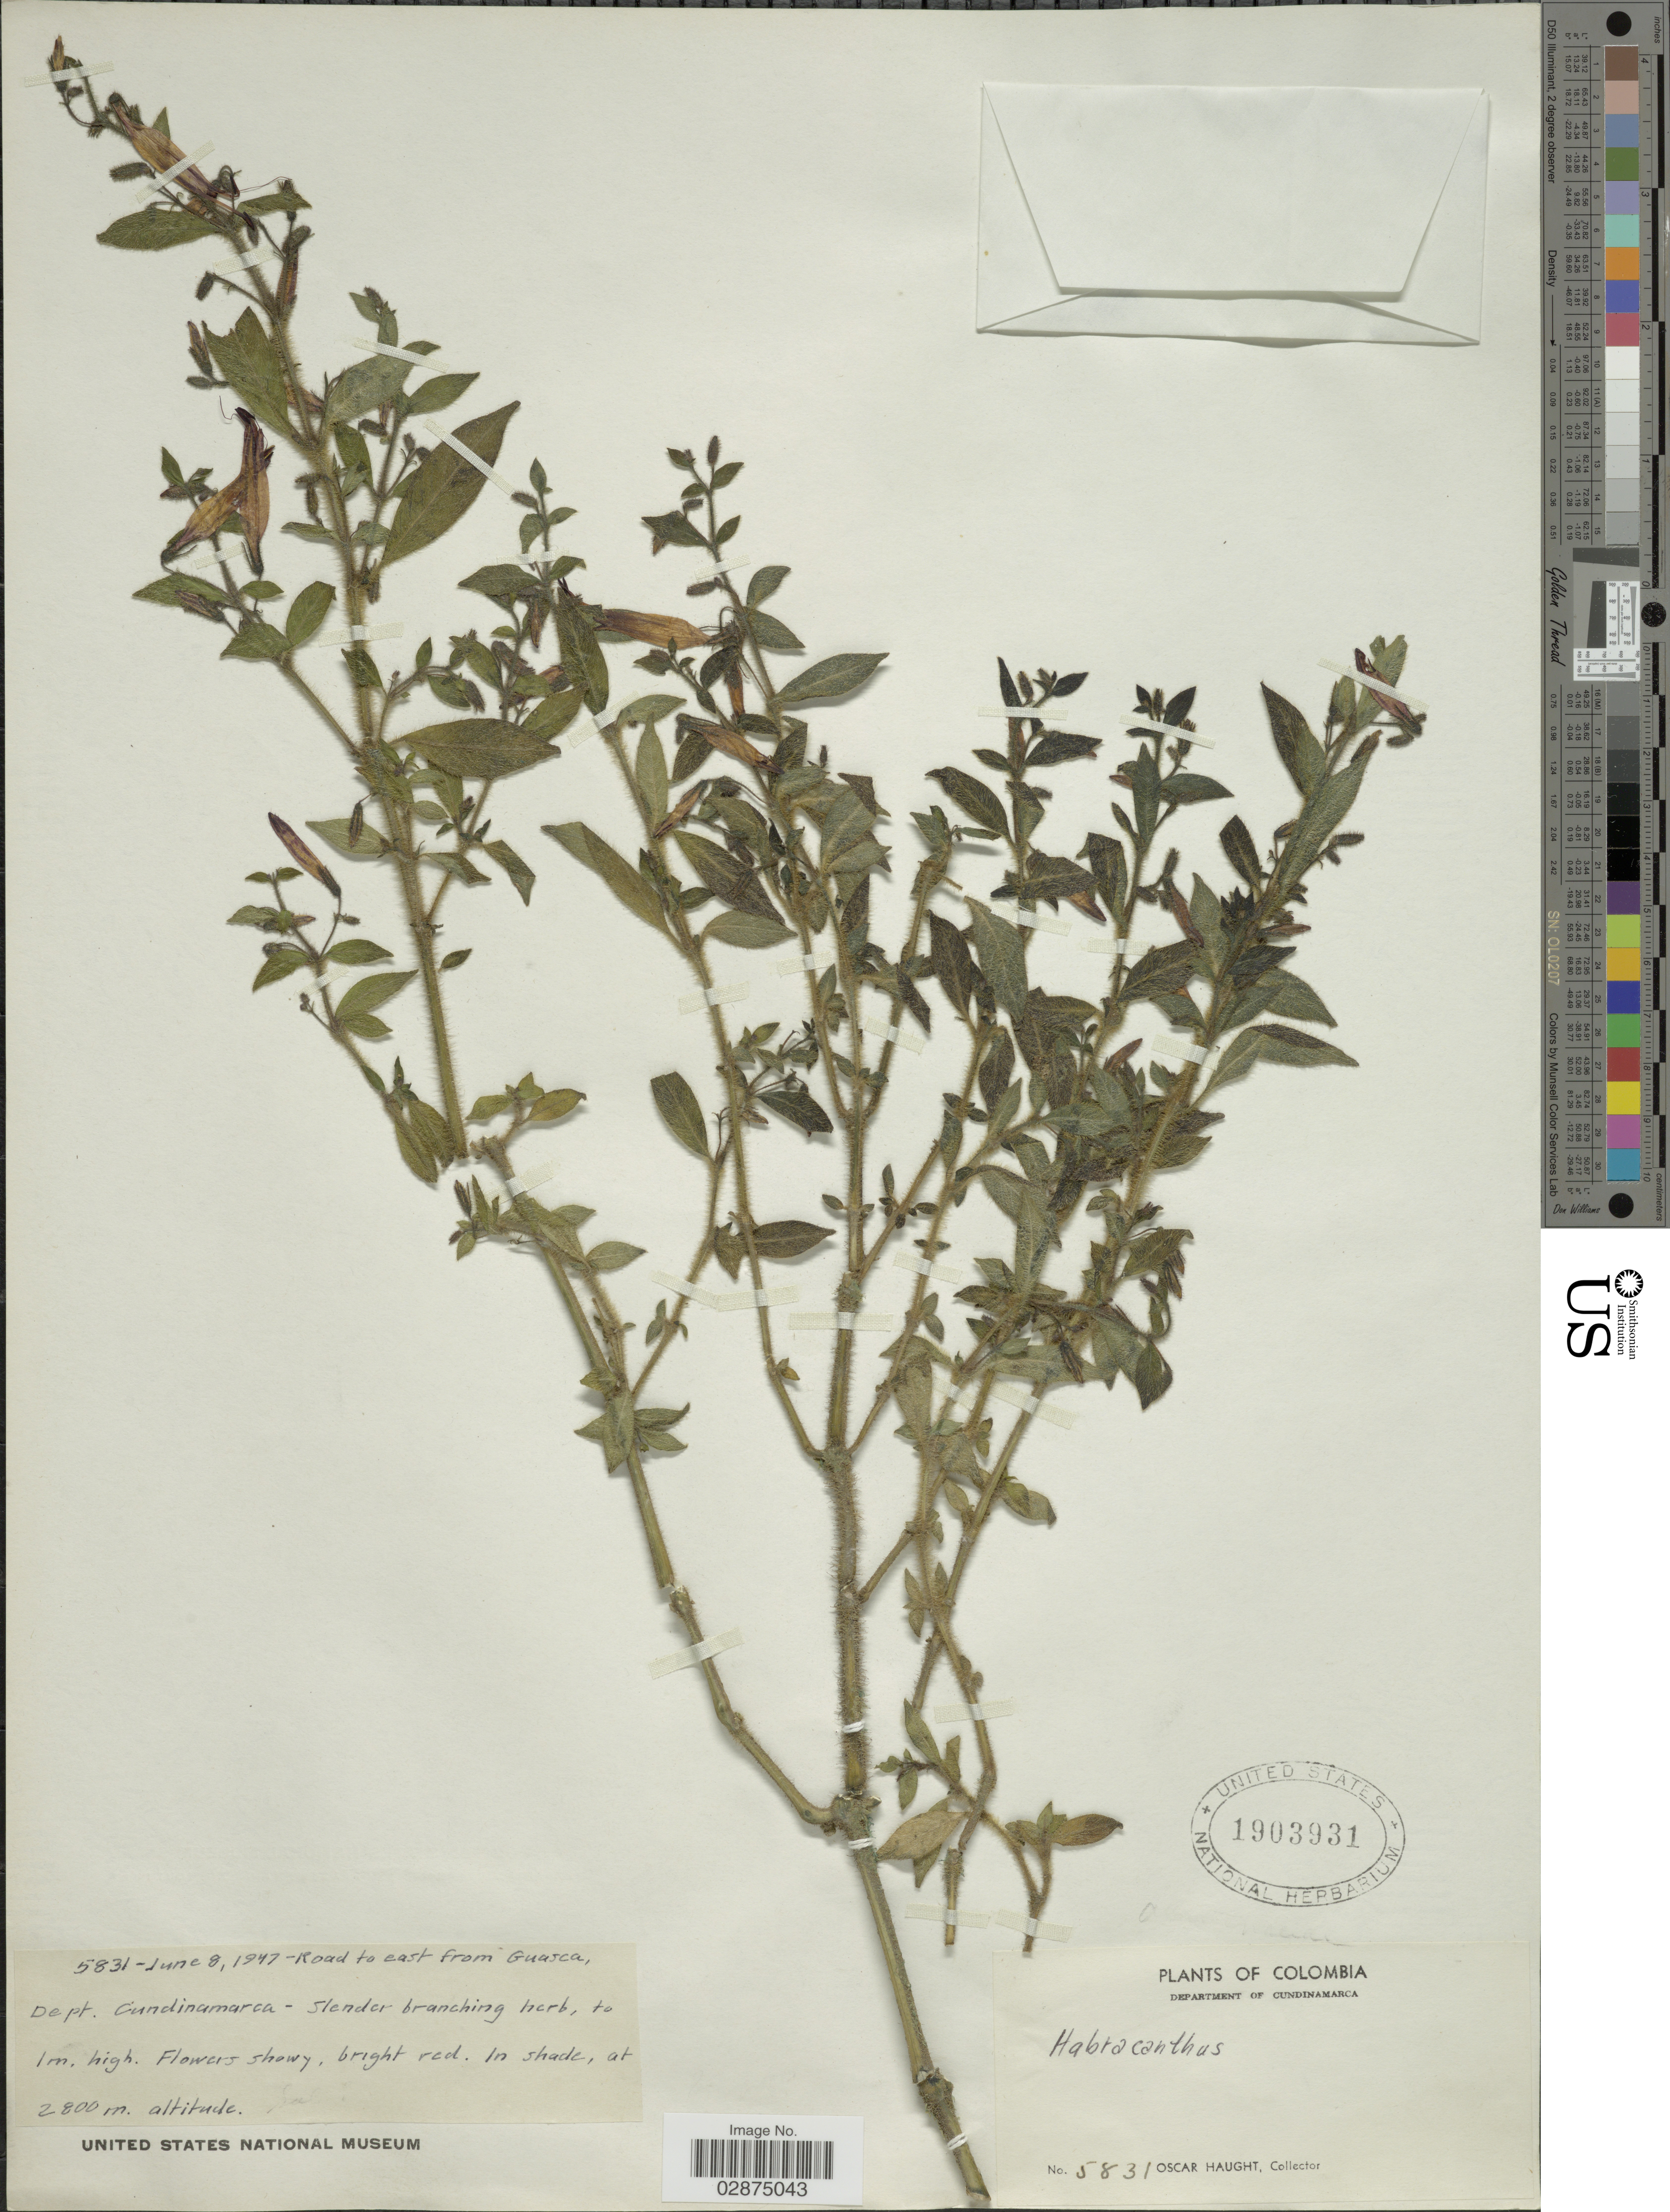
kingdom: Plantae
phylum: Tracheophyta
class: Magnoliopsida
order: Lamiales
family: Acanthaceae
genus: Habracanthus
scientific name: Habracanthus pilosus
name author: Leonard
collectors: O. L. Haught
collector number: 5831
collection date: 1947-06-08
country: Colombia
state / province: Cundinamarca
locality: Department of Cundinamarca. Road to east from Guasca.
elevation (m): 2800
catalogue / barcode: US 1903931